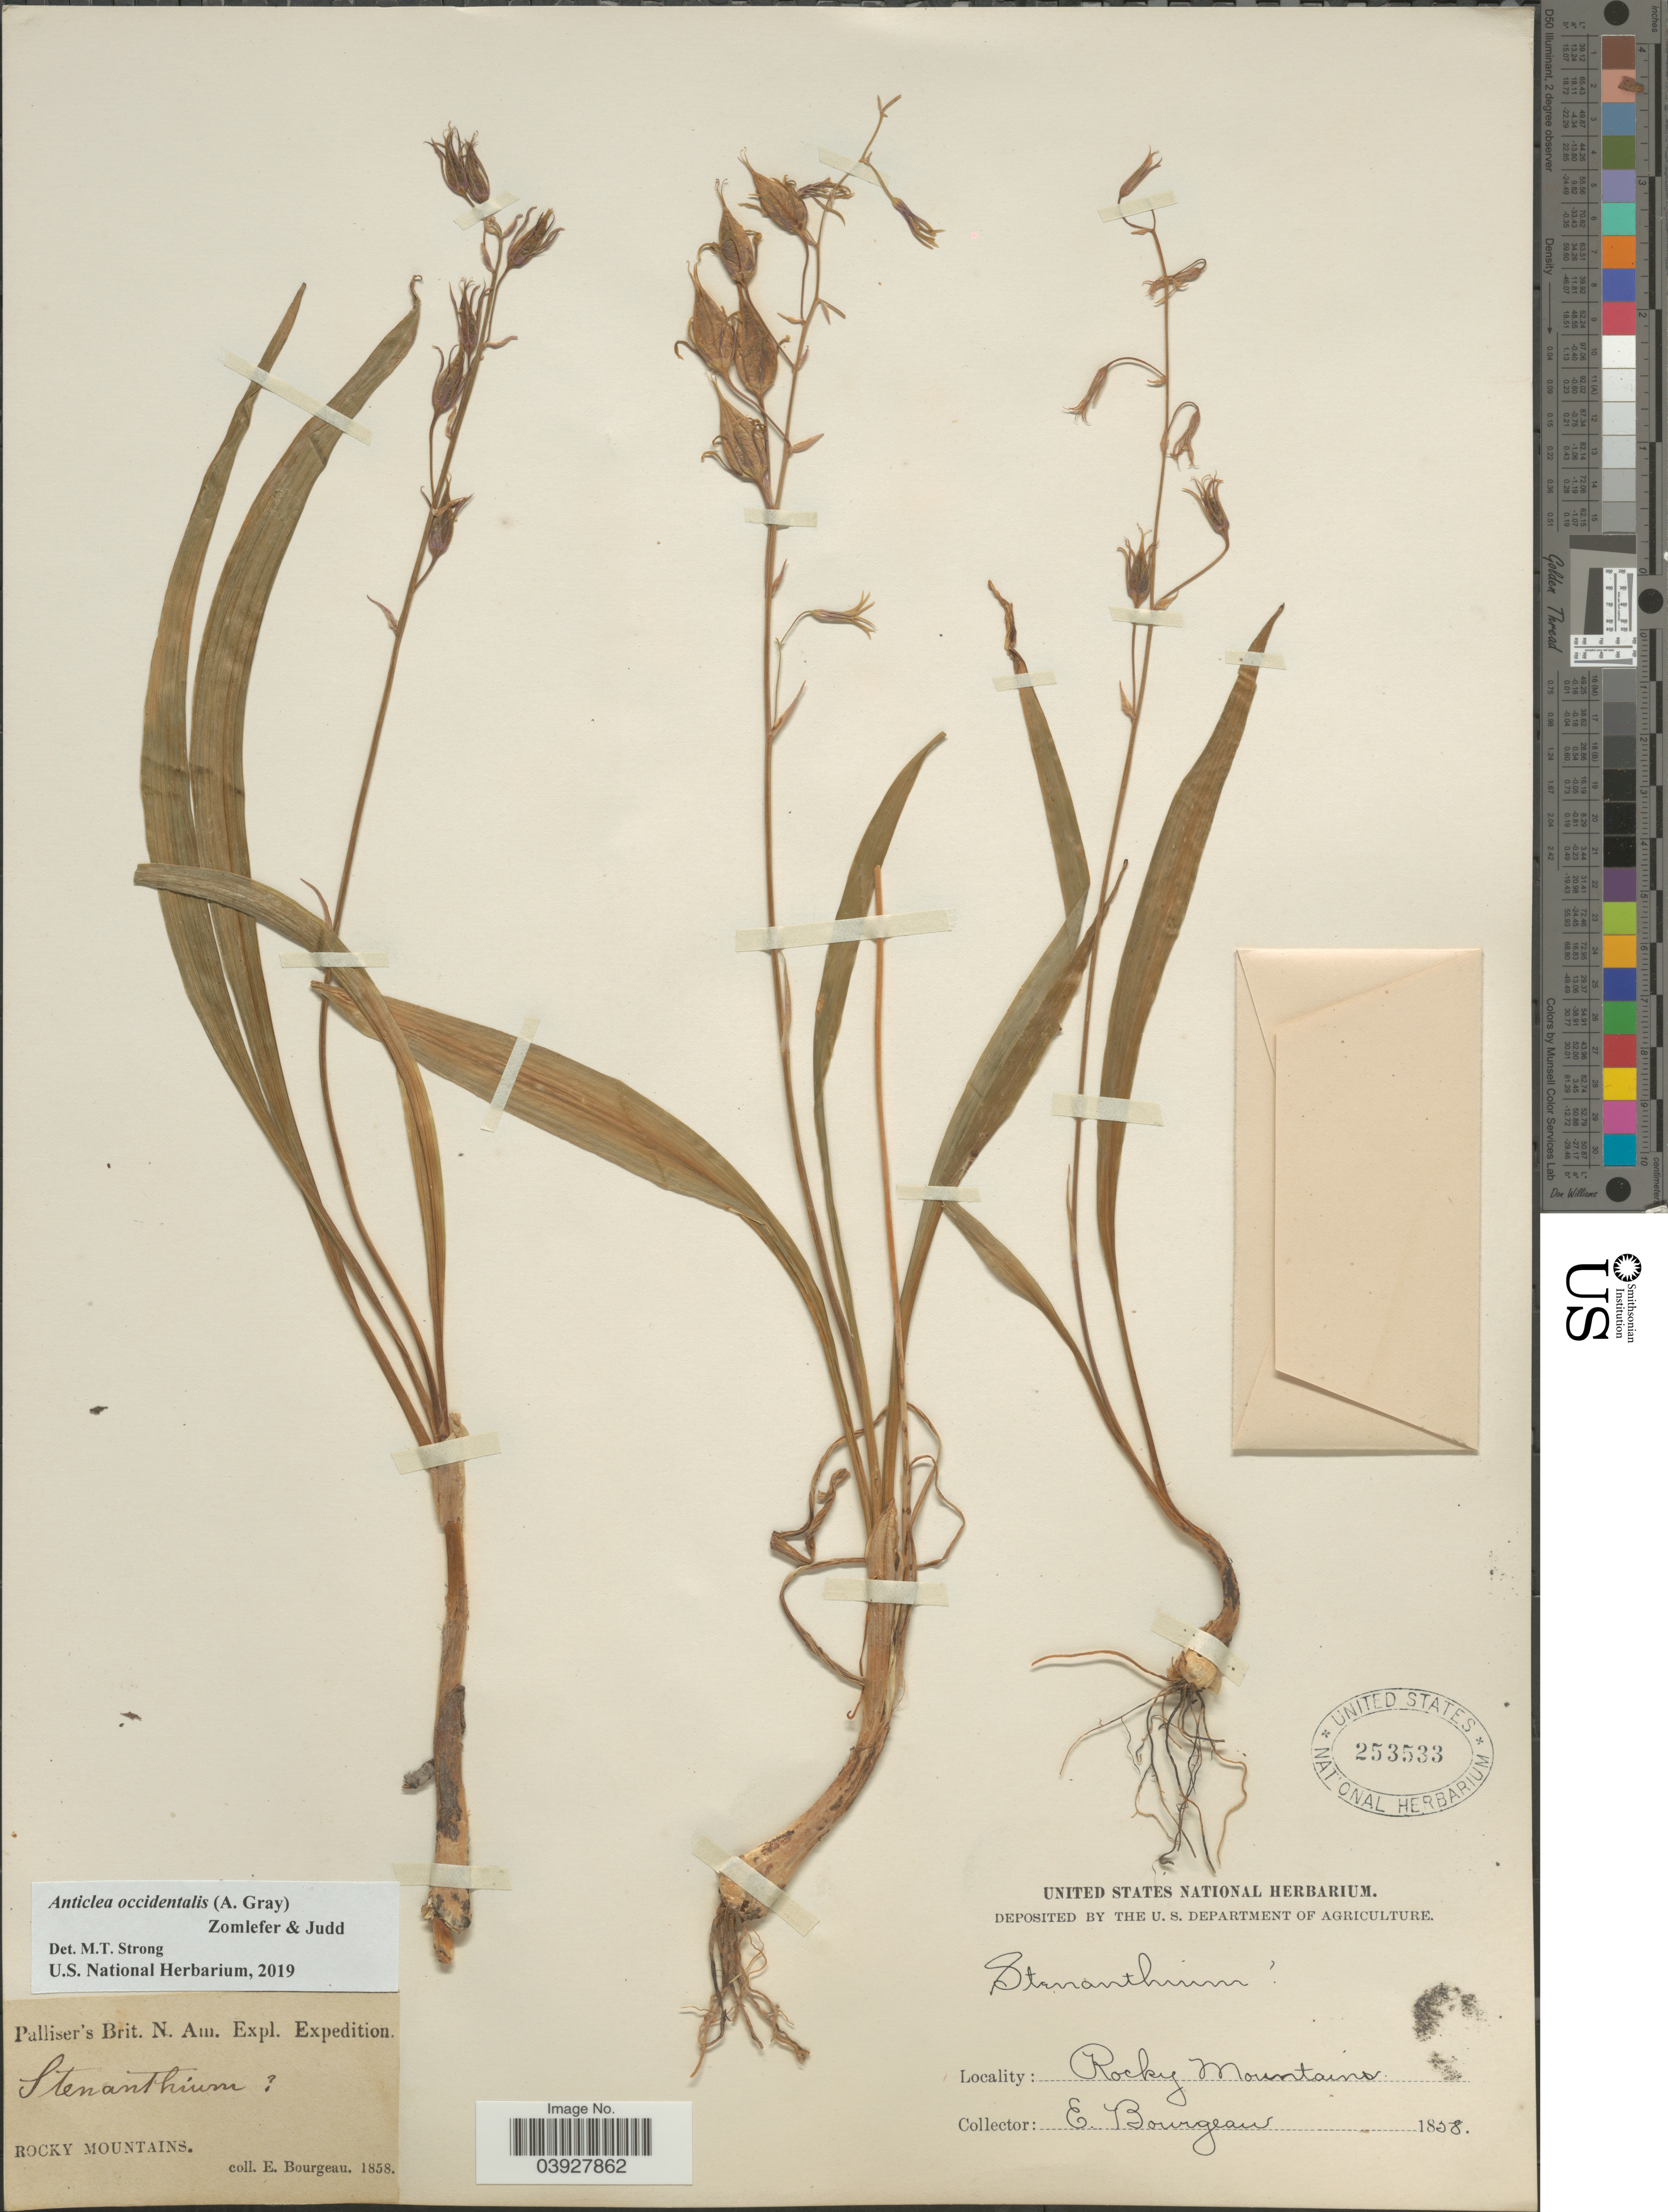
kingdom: Plantae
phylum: Tracheophyta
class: Liliopsida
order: Liliales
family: Melanthiaceae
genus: Anticlea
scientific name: Anticlea occidentalis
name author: (A. Gray) Zomlefer & Judd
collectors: E. Bourgeau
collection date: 1858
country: United States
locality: Rocky Mountains.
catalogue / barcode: US 253533